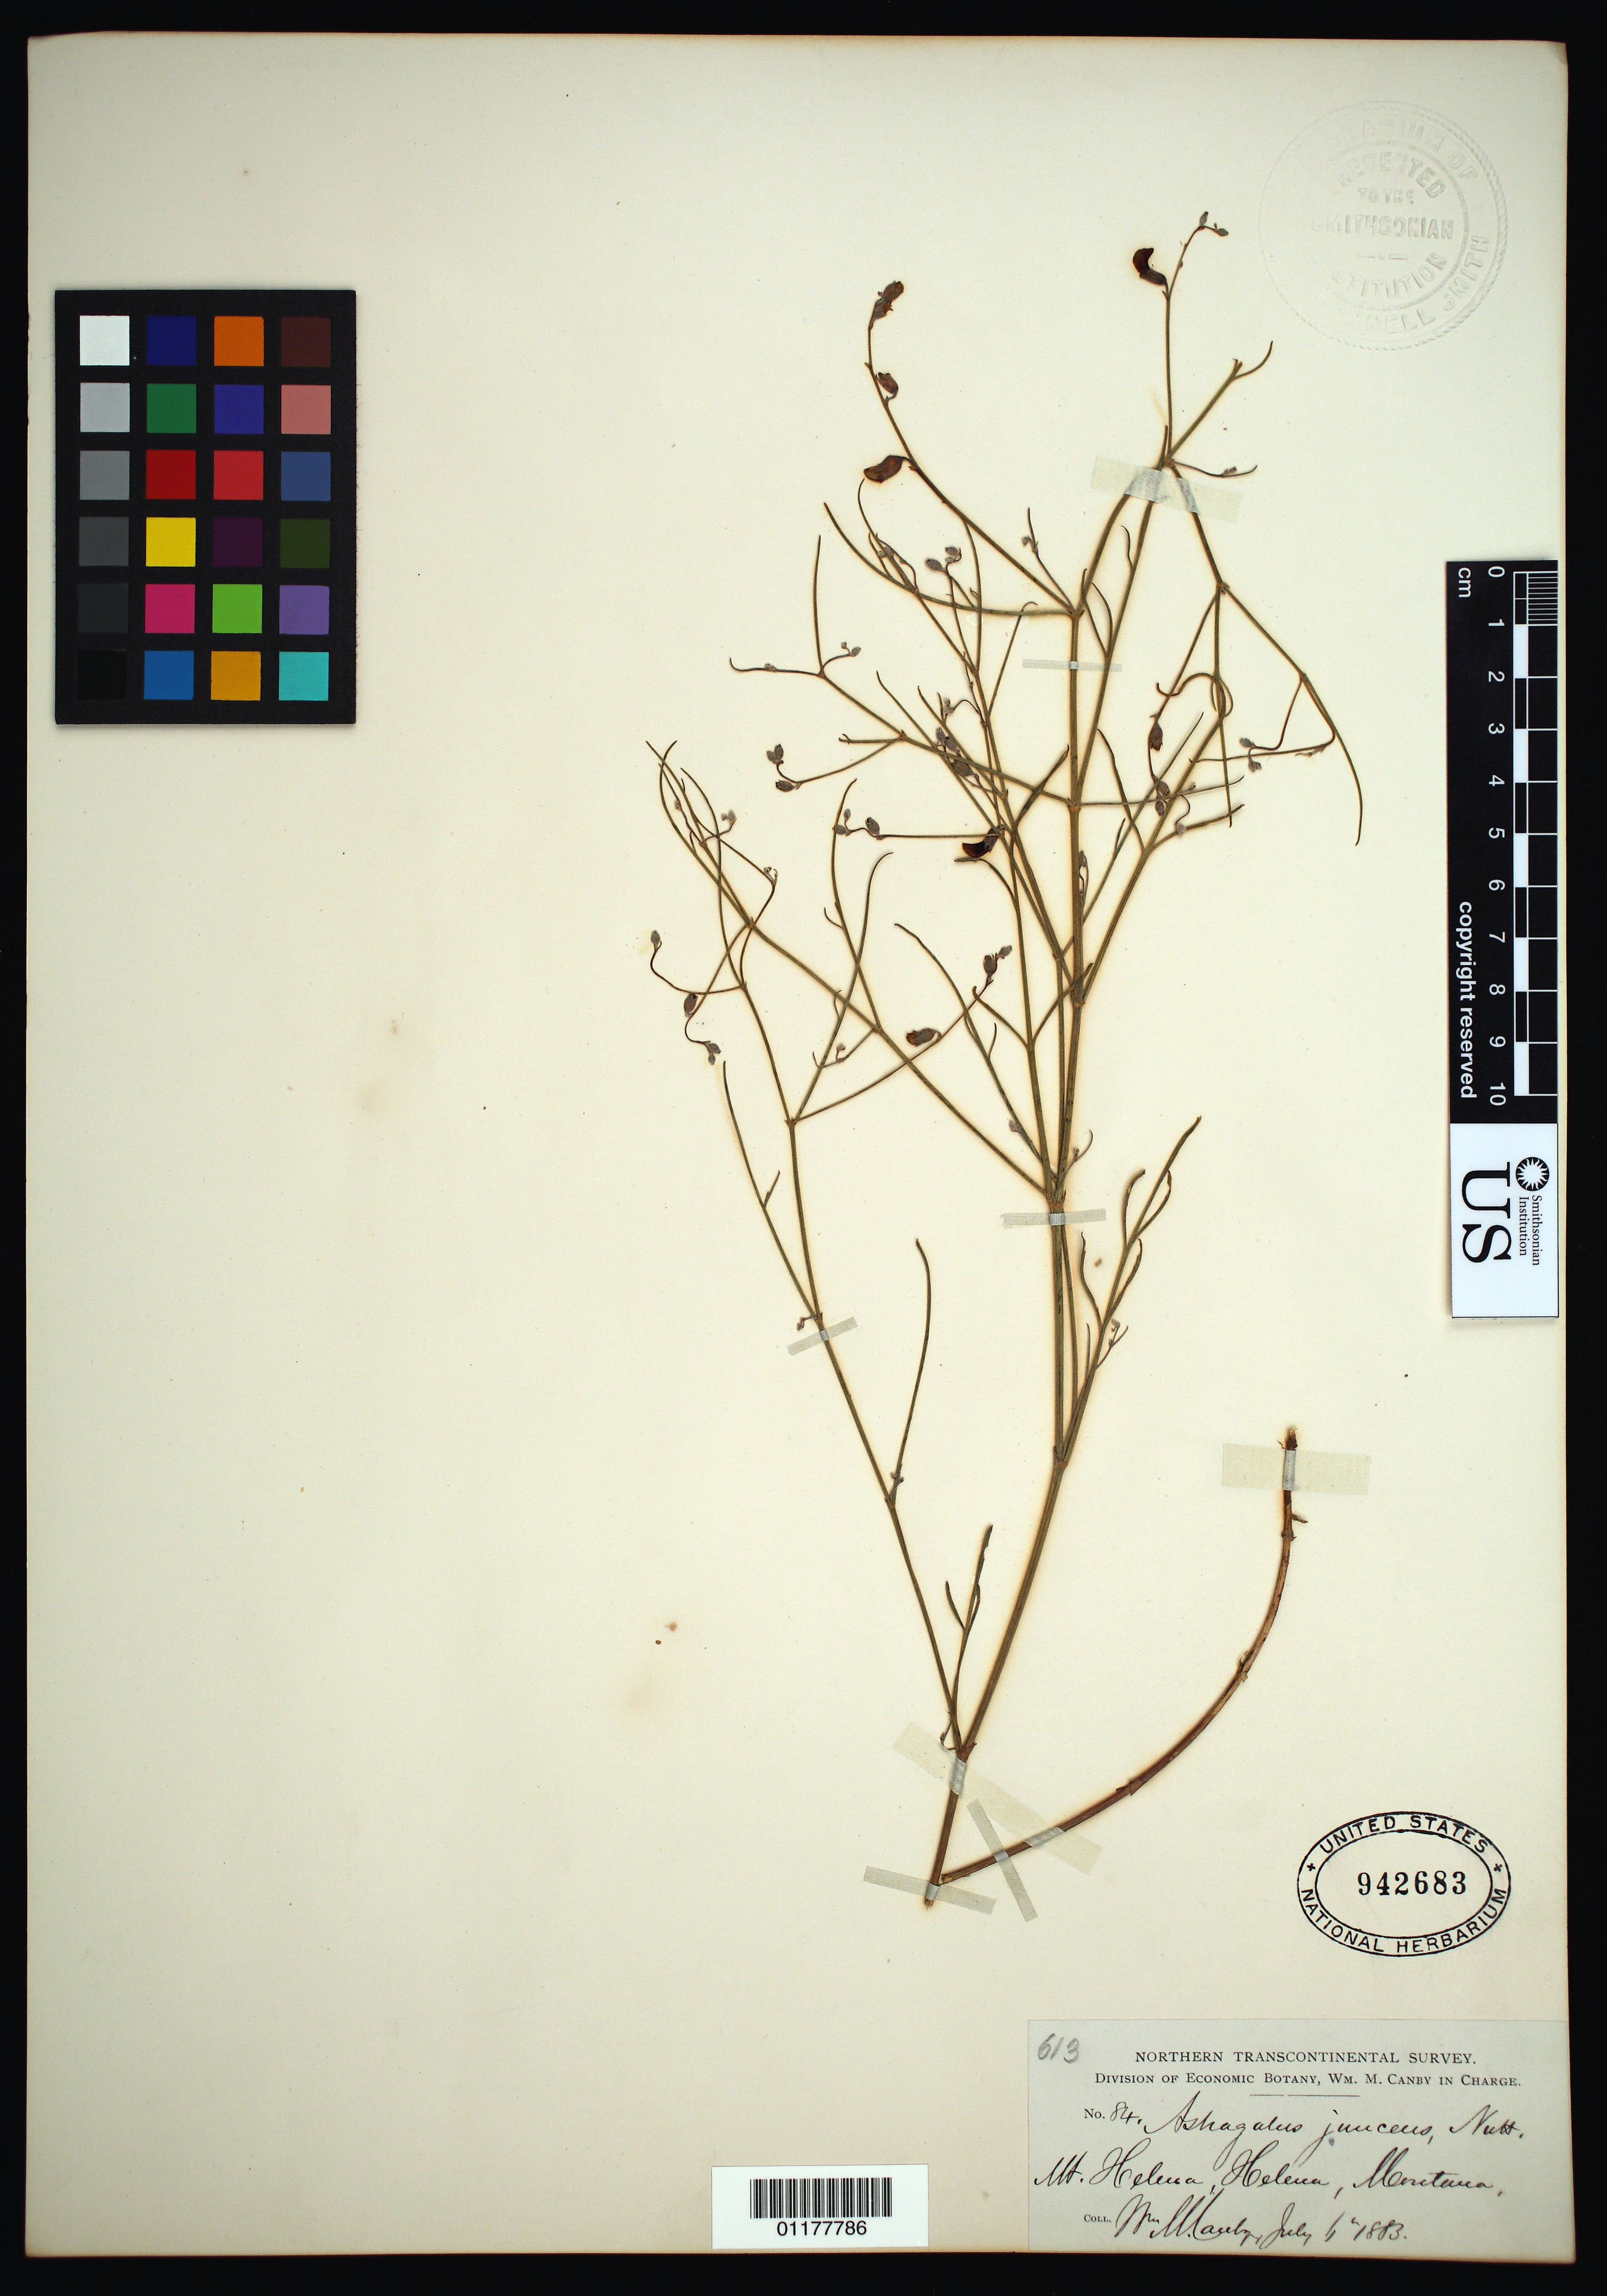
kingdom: Plantae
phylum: Tracheophyta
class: Magnoliopsida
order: Fabales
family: Fabaceae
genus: Astragalus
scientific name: Astragalus junceus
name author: Spreng. & Ledeb.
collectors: W. M. Canby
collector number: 84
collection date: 1883-07-01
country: United States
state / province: Montana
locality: Mount Helena.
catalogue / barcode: US 942683